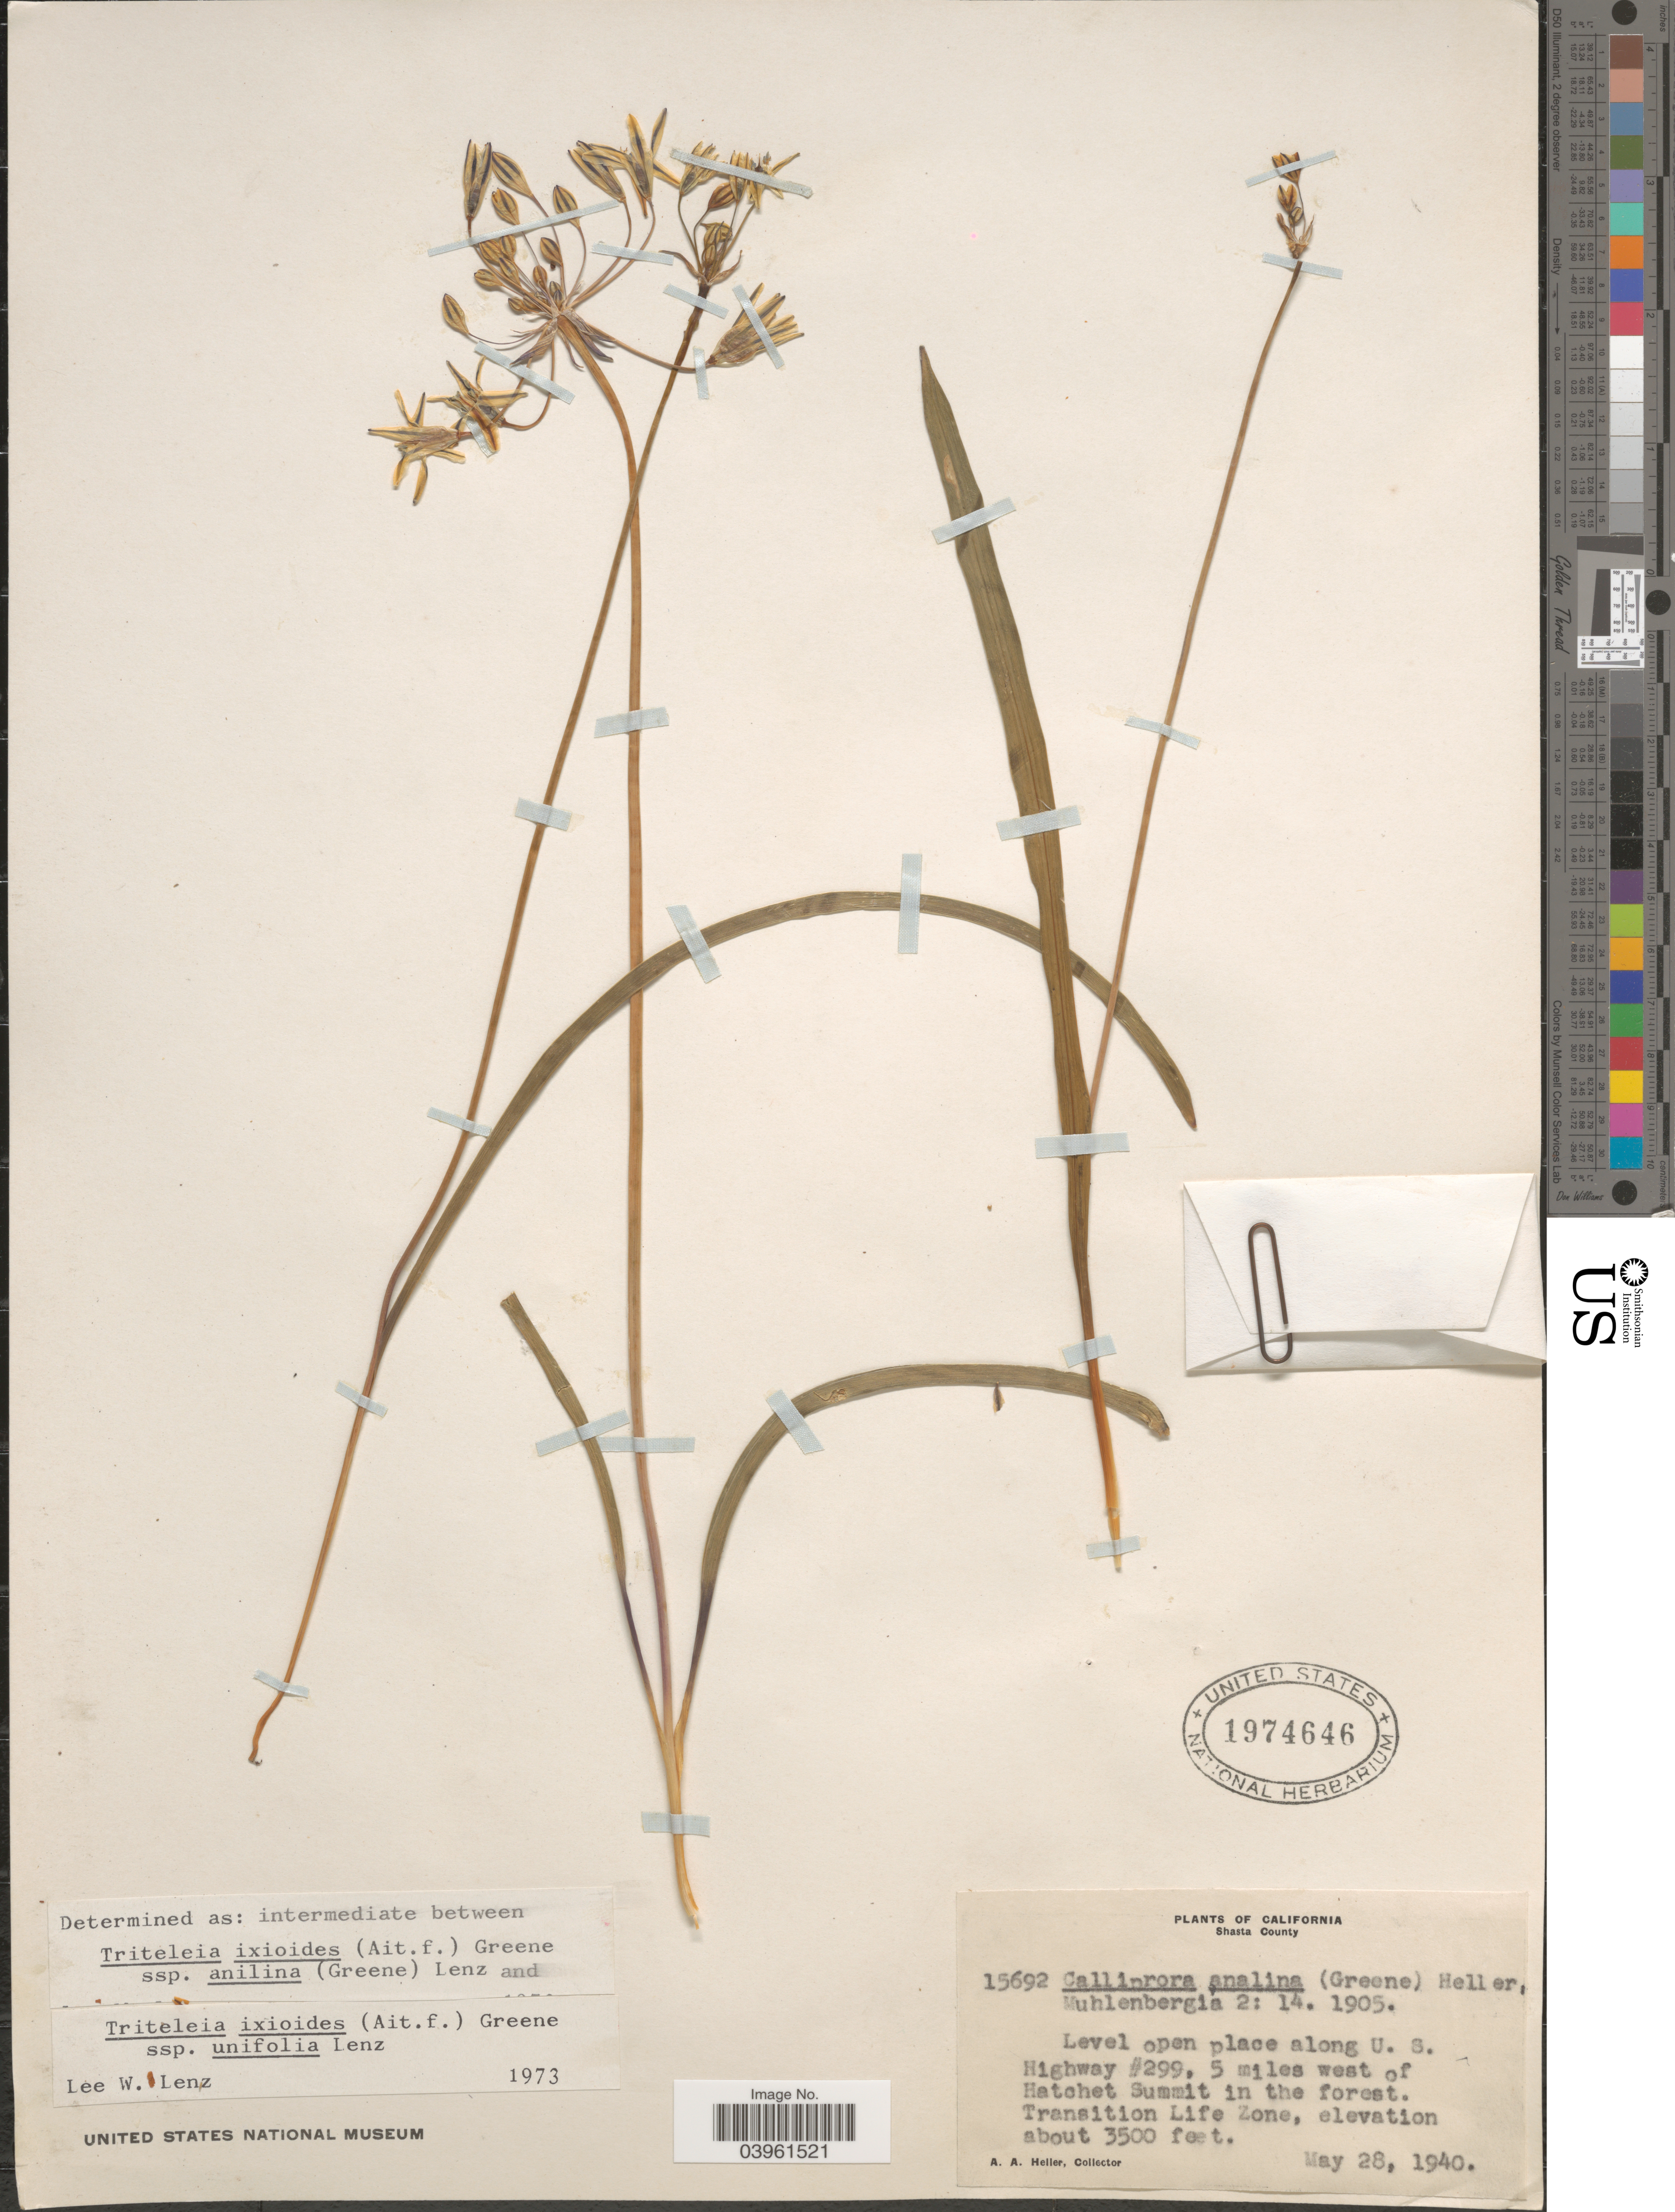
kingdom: Plantae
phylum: Tracheophyta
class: Liliopsida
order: Asparagales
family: Asparagaceae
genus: Triteleia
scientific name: Triteleia ixioides subsp. anilina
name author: (Greene) L.W. Lenz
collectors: A. A. Heller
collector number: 15692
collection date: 1940-05-28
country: United States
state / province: California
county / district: Shasta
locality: Shasta County. Level open place along U.S. Highway #299, 5 miles west of Hatchet Summit in the forest. Transition Life Zone.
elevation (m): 1067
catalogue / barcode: US 1974646